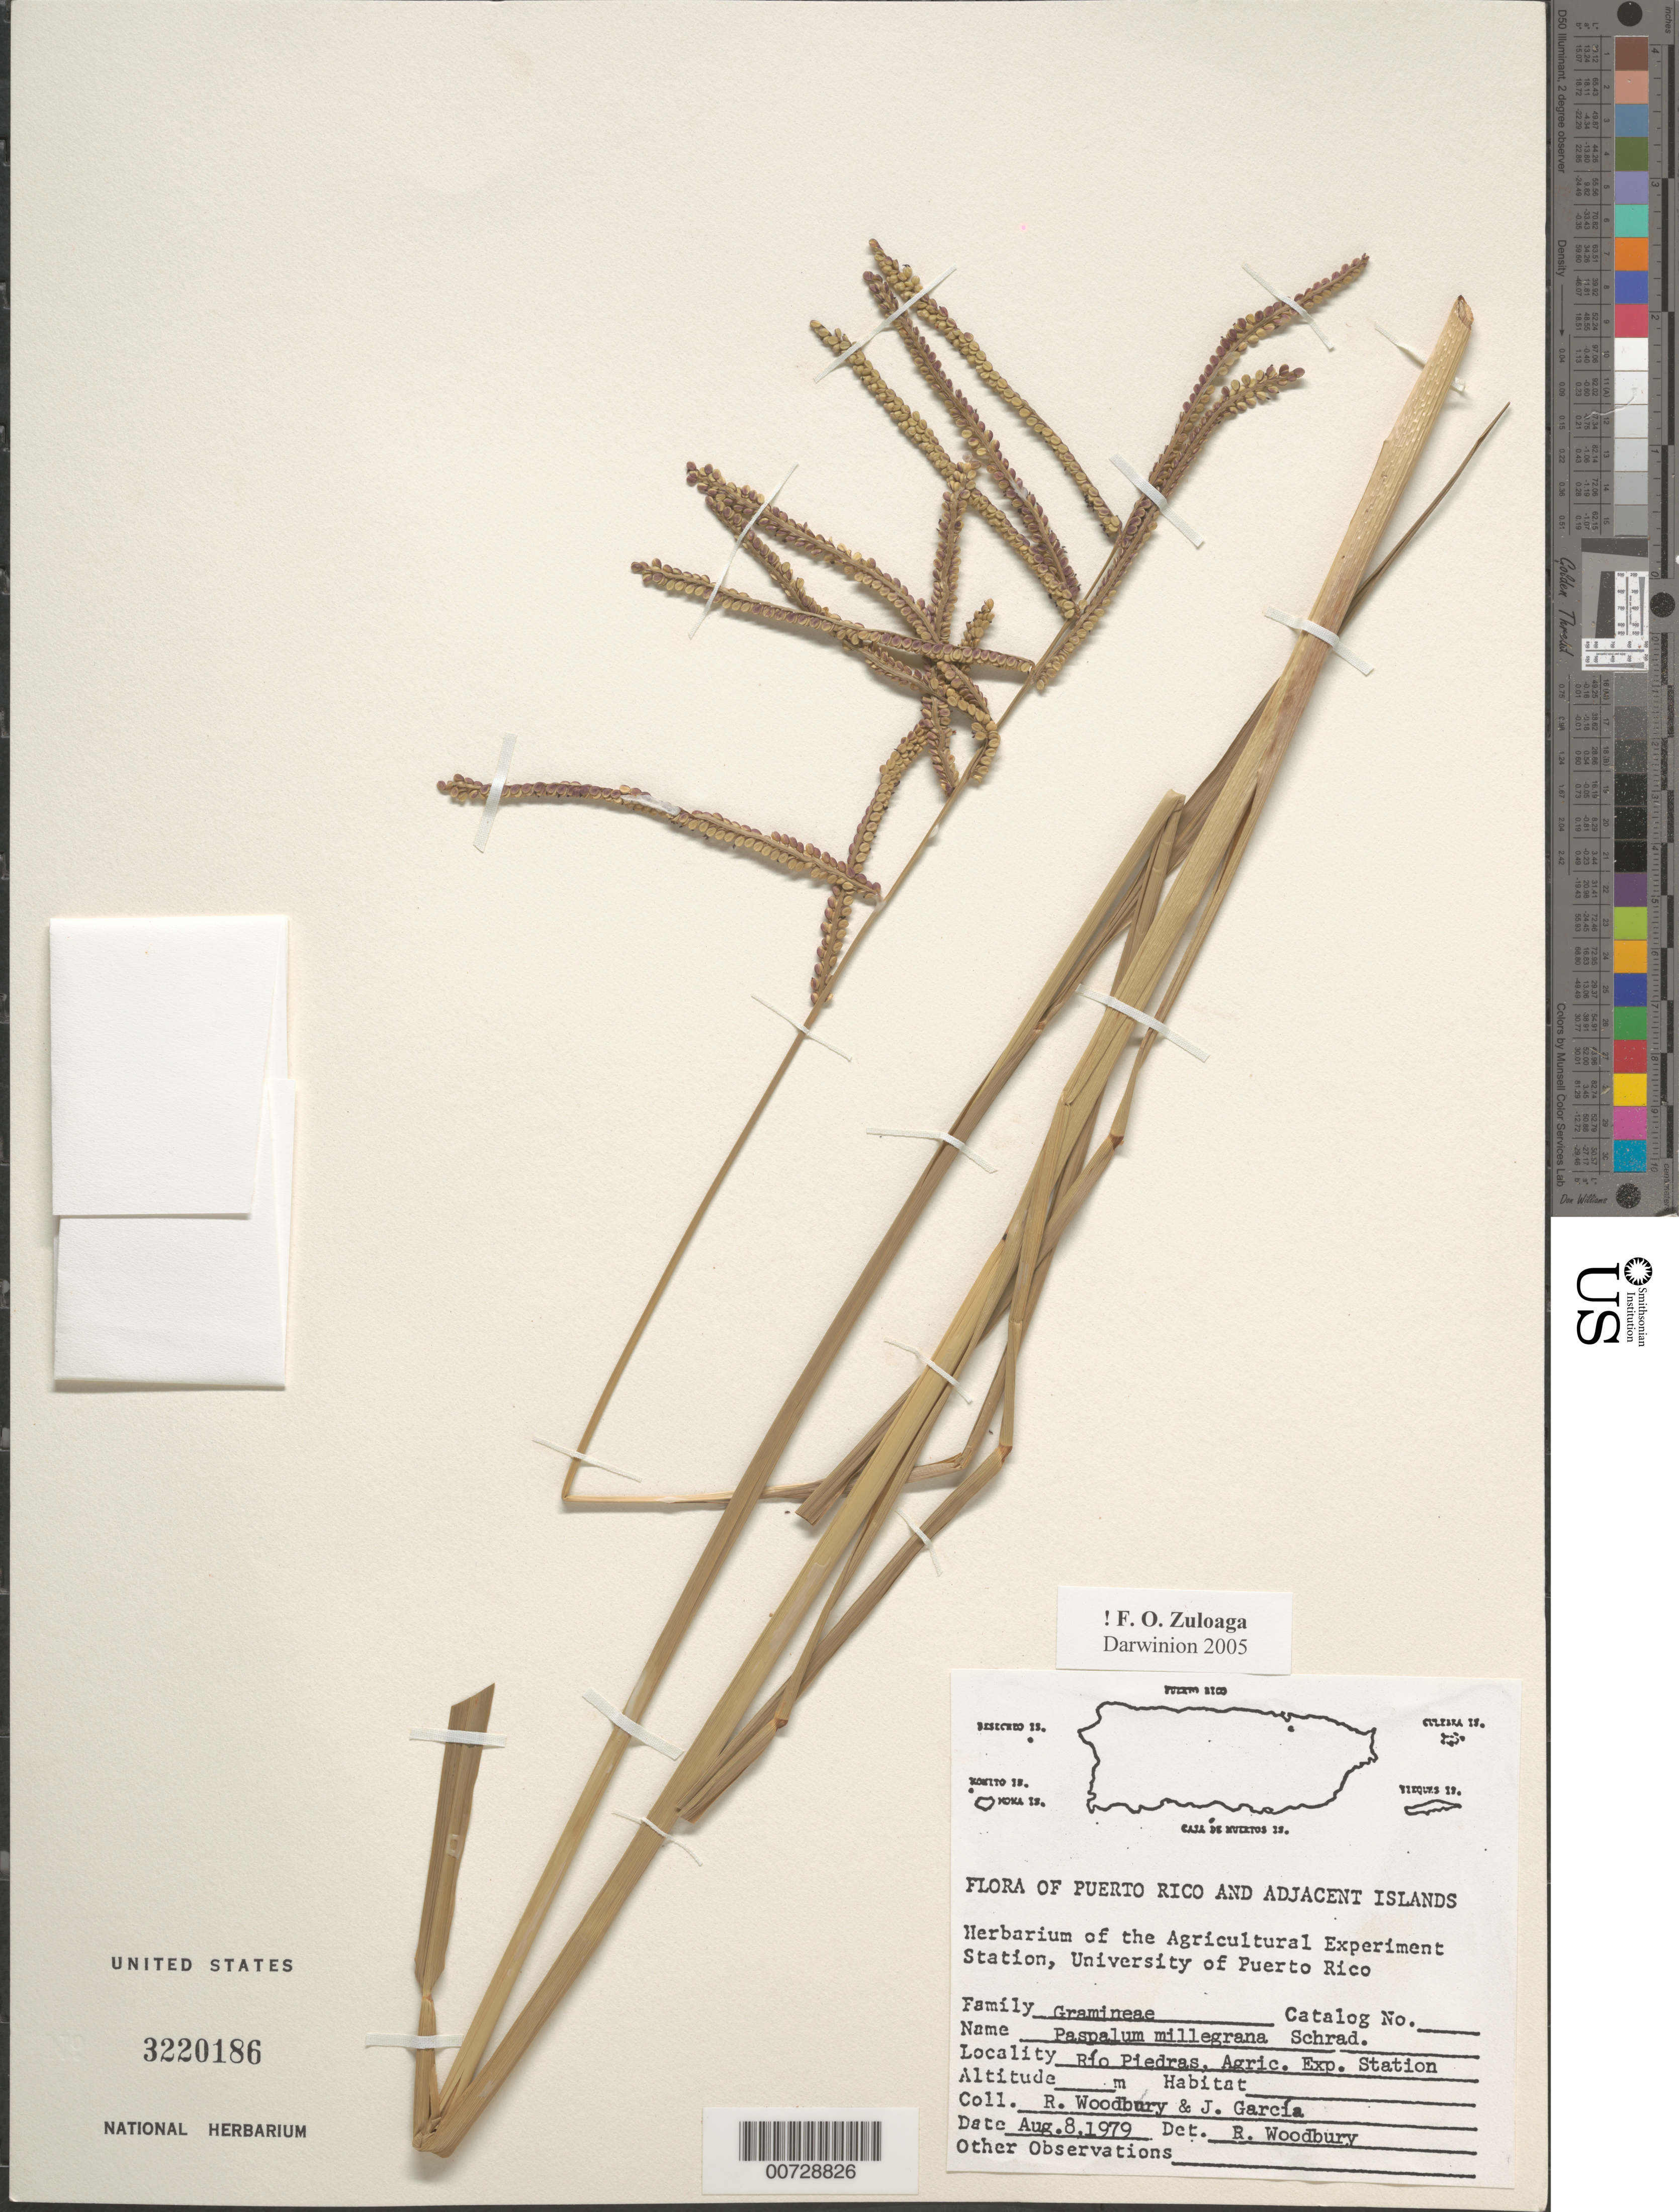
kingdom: Plantae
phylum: Tracheophyta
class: Liliopsida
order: Poales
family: Poaceae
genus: Paspalum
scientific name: Paspalum millegrana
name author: Schrad.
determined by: Woodbury, R. O.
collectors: R. O. Woodbury & J. García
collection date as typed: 08 Aug 1979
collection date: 1979-08-08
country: Puerto Rico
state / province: San Juan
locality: Agric. Exp. Station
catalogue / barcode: US 3220186